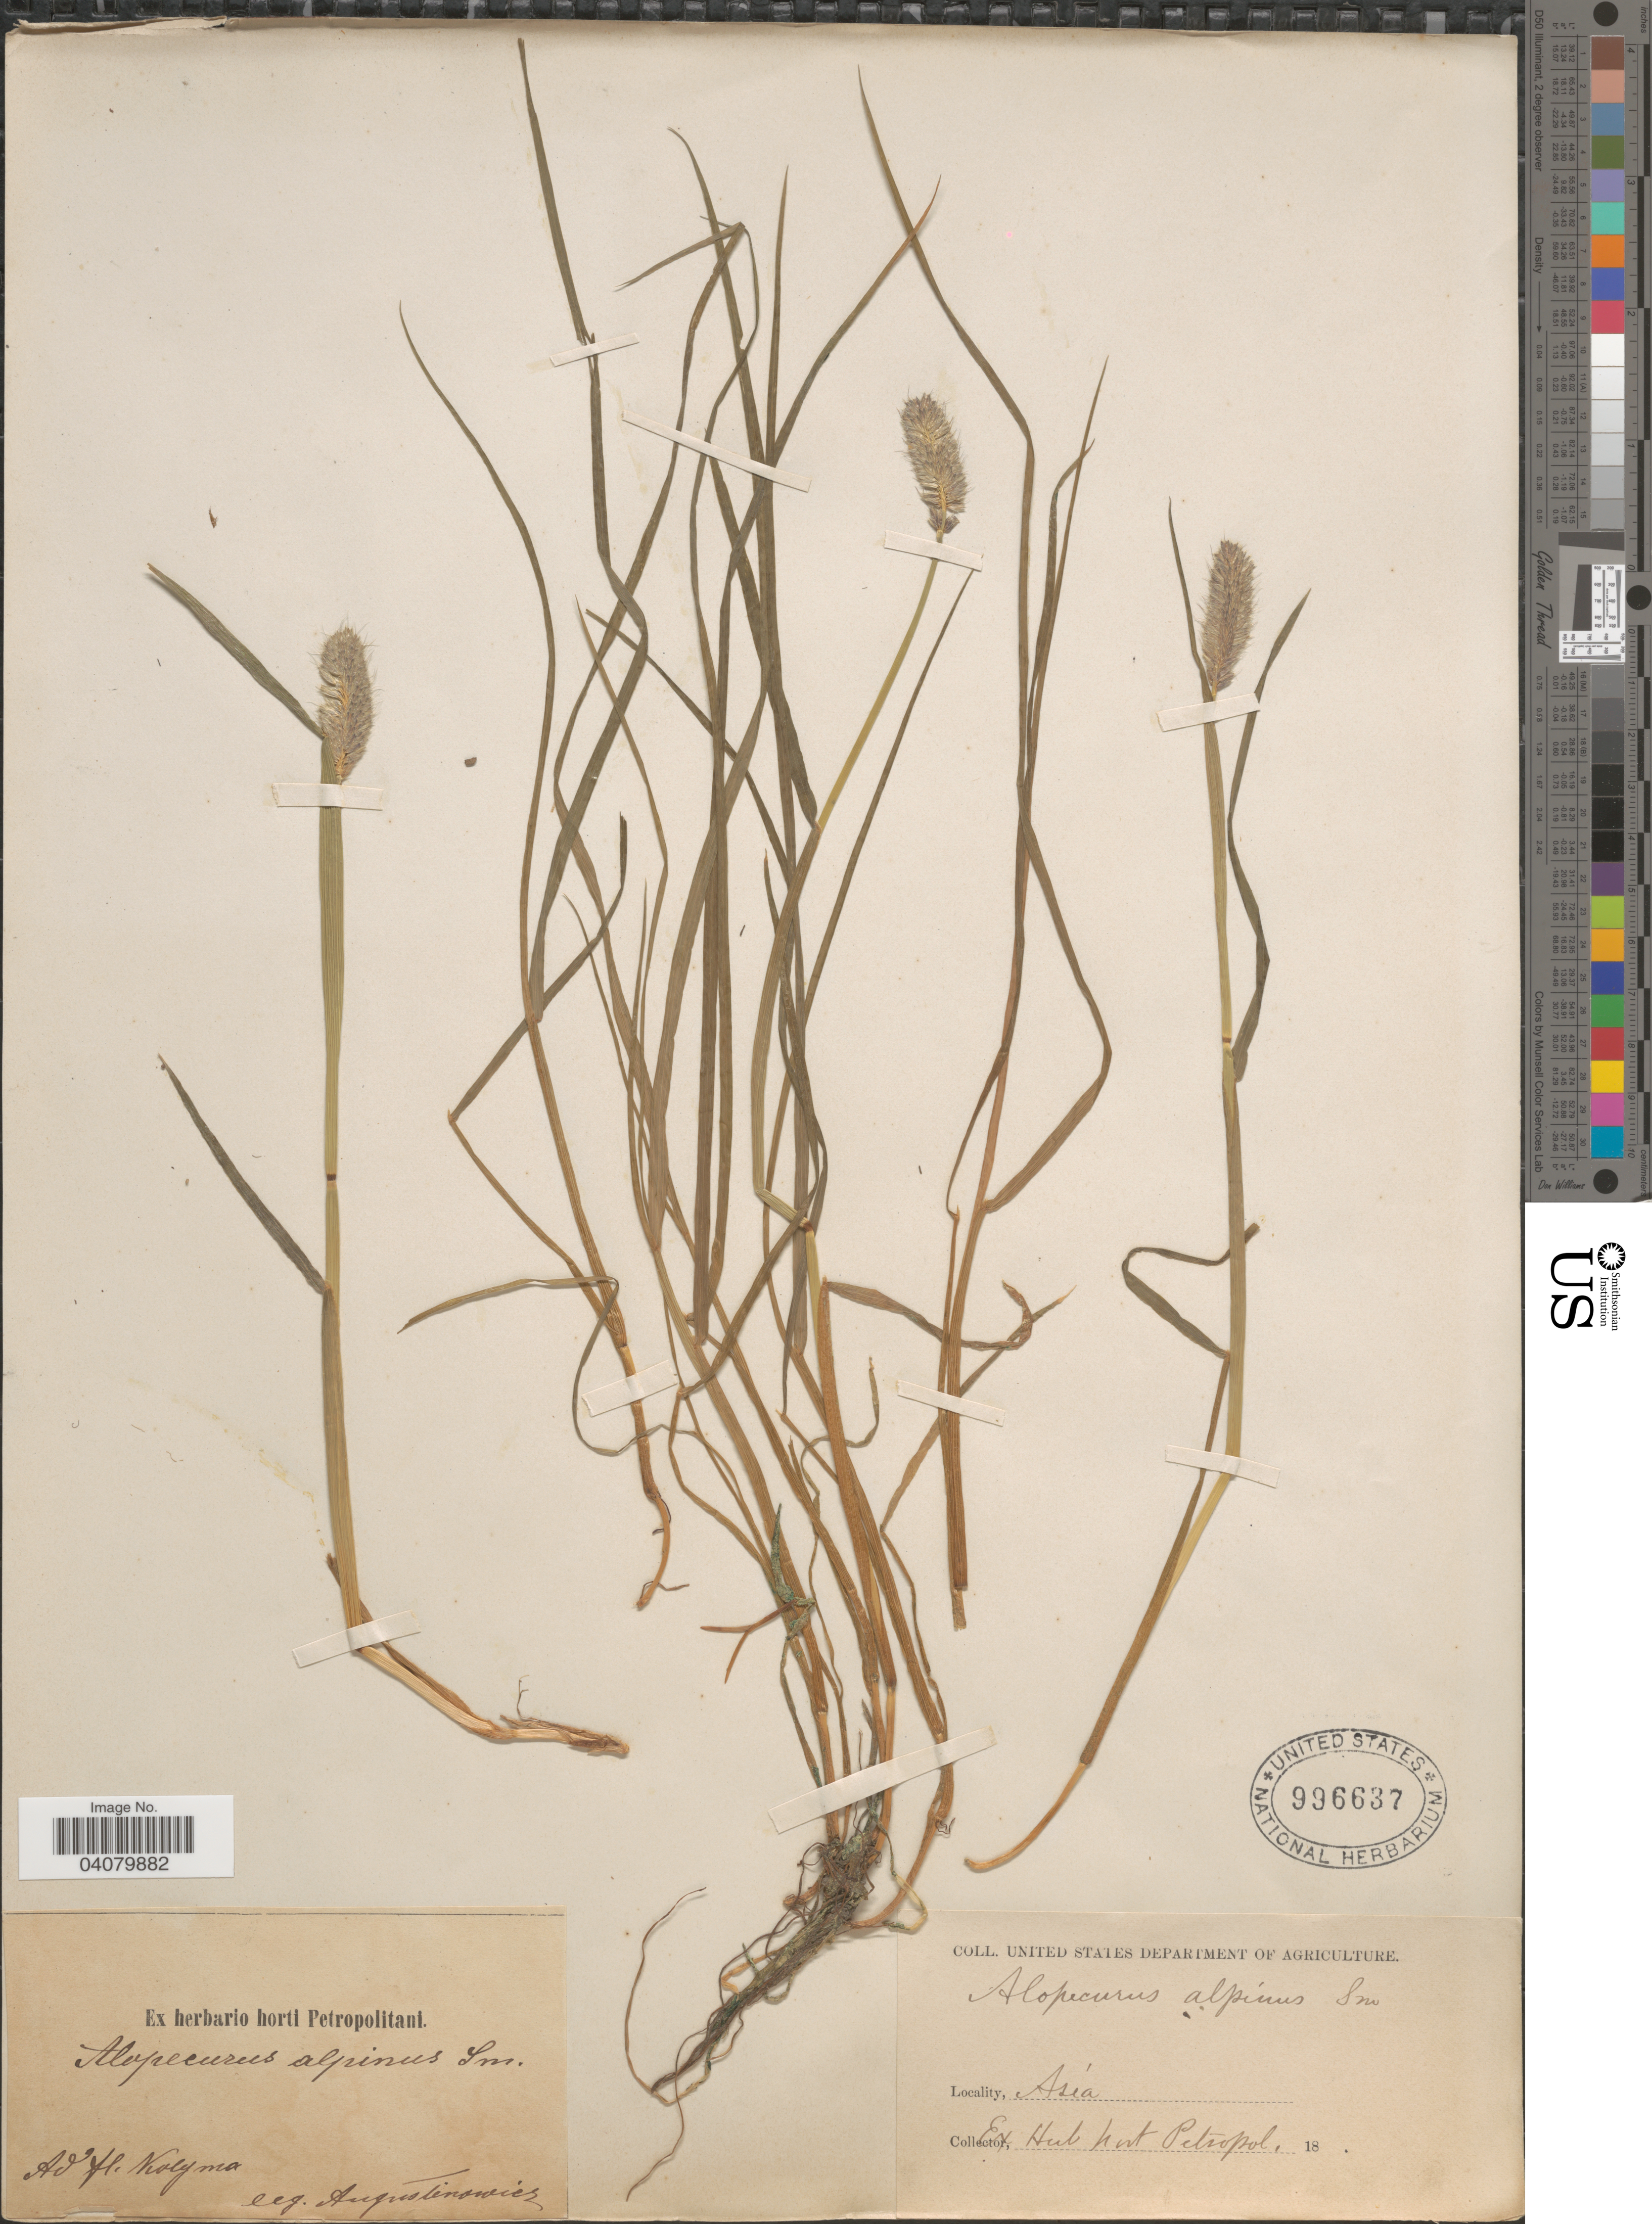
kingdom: Plantae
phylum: Tracheophyta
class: Liliopsida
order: Poales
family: Poaceae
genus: Alopecurus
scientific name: Alopecurus brachystachyus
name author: M. Bieb.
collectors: Augustinowicz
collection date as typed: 18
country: Russian Federation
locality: Ad fl. Kolyma. Asia.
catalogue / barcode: US 996637